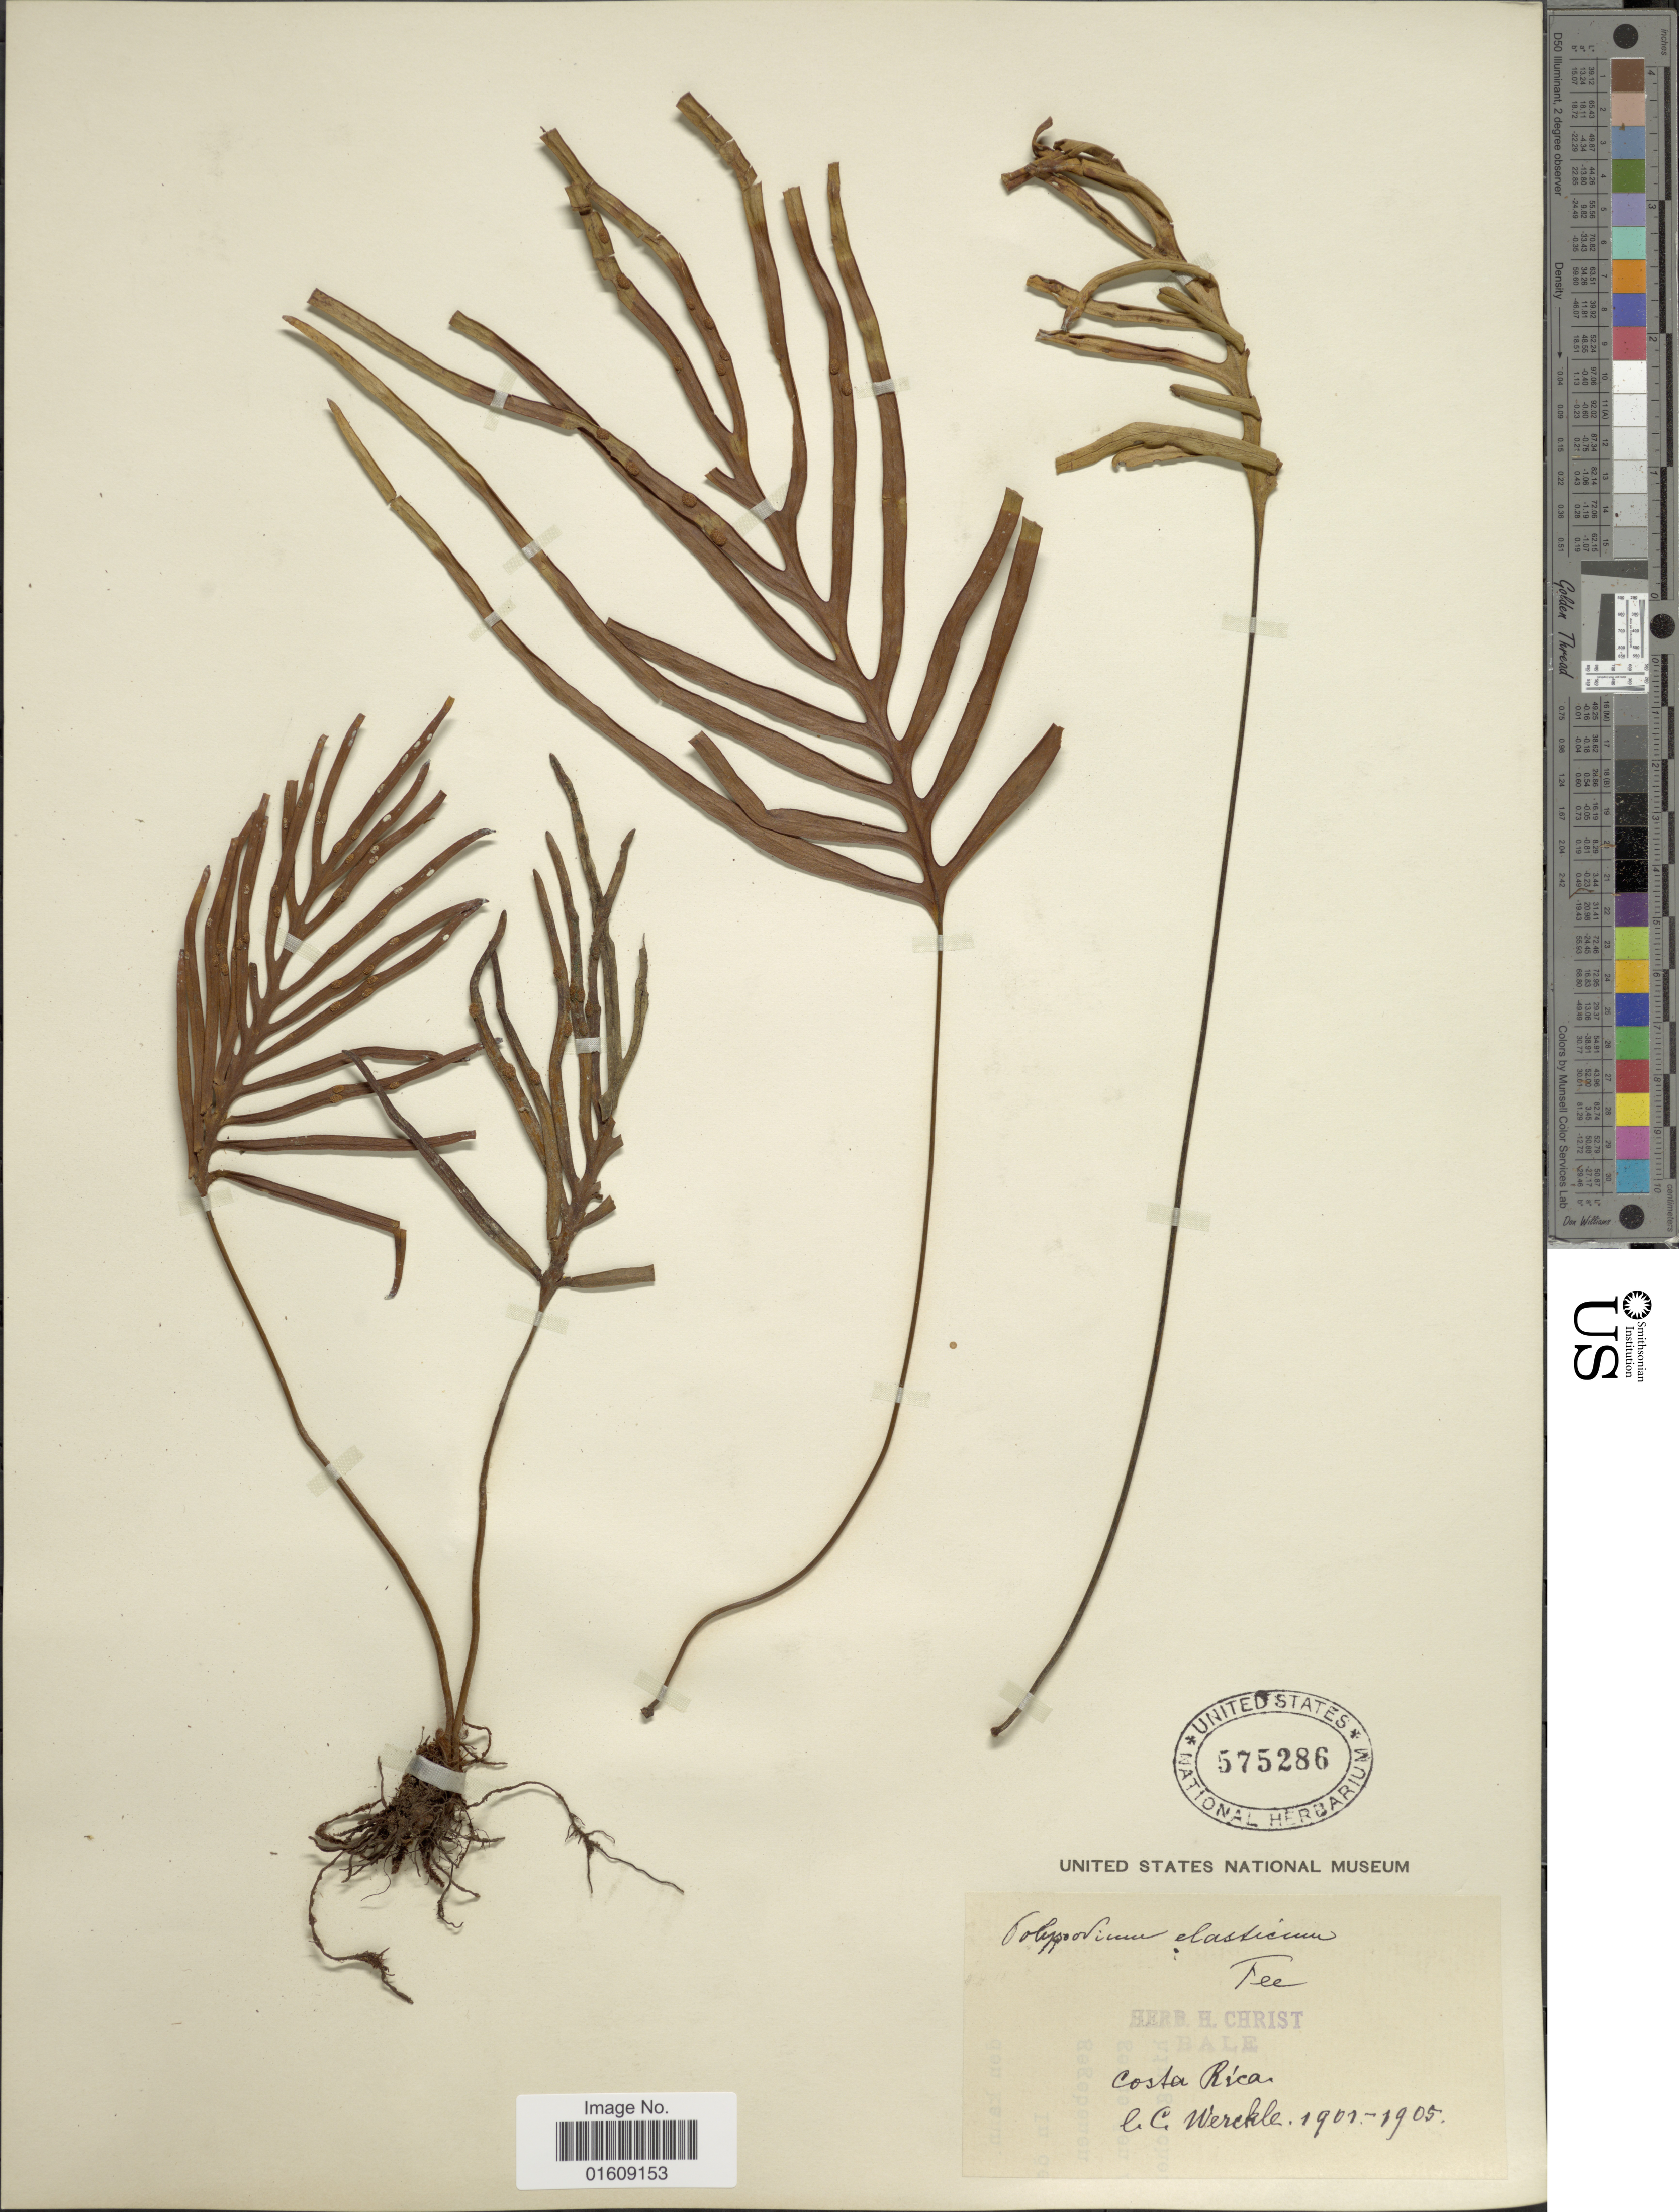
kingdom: Plantae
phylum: Tracheophyta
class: Polypodiopsida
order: Polypodiales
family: Polypodiaceae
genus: Zygophlebia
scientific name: Zygophlebia sectifrons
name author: (Kunze ex Mett.) L.E. Bishop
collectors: C. Wercklé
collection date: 1901/1904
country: Costa Rica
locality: Costa Rica.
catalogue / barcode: US 575286